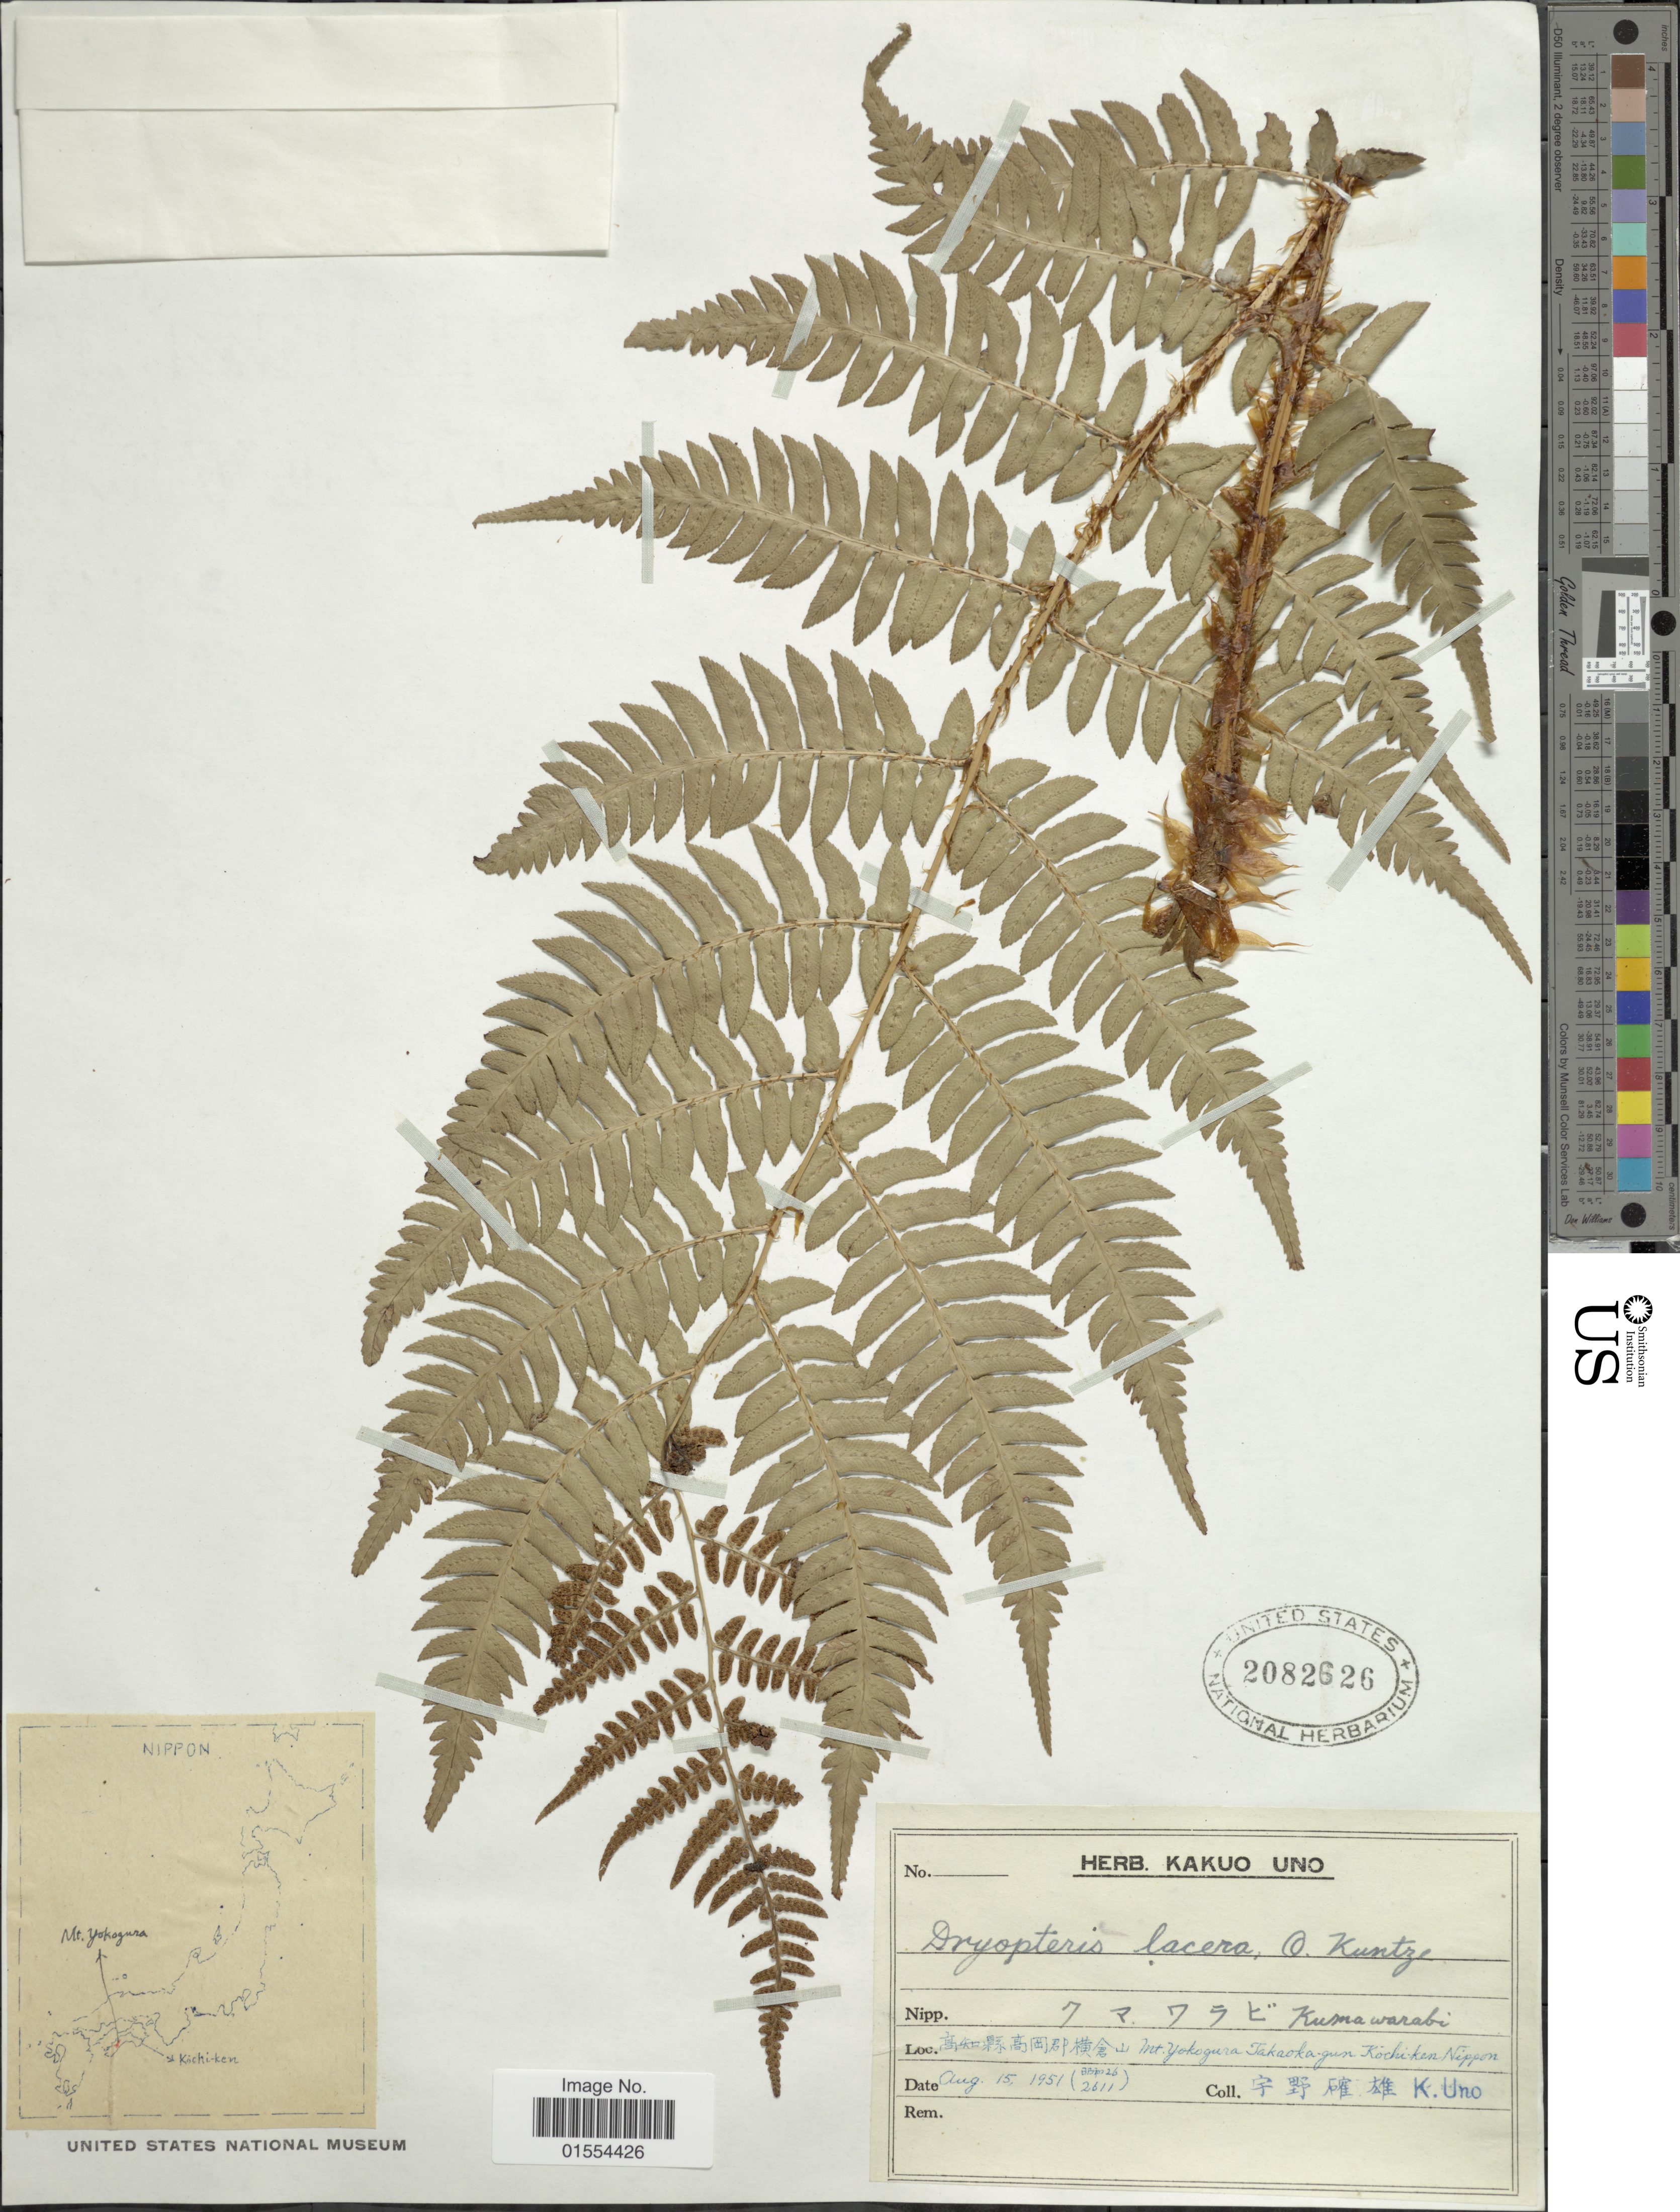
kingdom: Plantae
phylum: Tracheophyta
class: Polypodiopsida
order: Polypodiales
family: Dryopteridaceae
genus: Dryopteris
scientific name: Dryopteris lacera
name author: (Thunb.) Kuntze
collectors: K. Uno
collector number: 1611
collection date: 1951-08-15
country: Japan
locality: Mt. Yokogura Takaoka-gun Kochi-ken Nippon.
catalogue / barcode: US 2082626